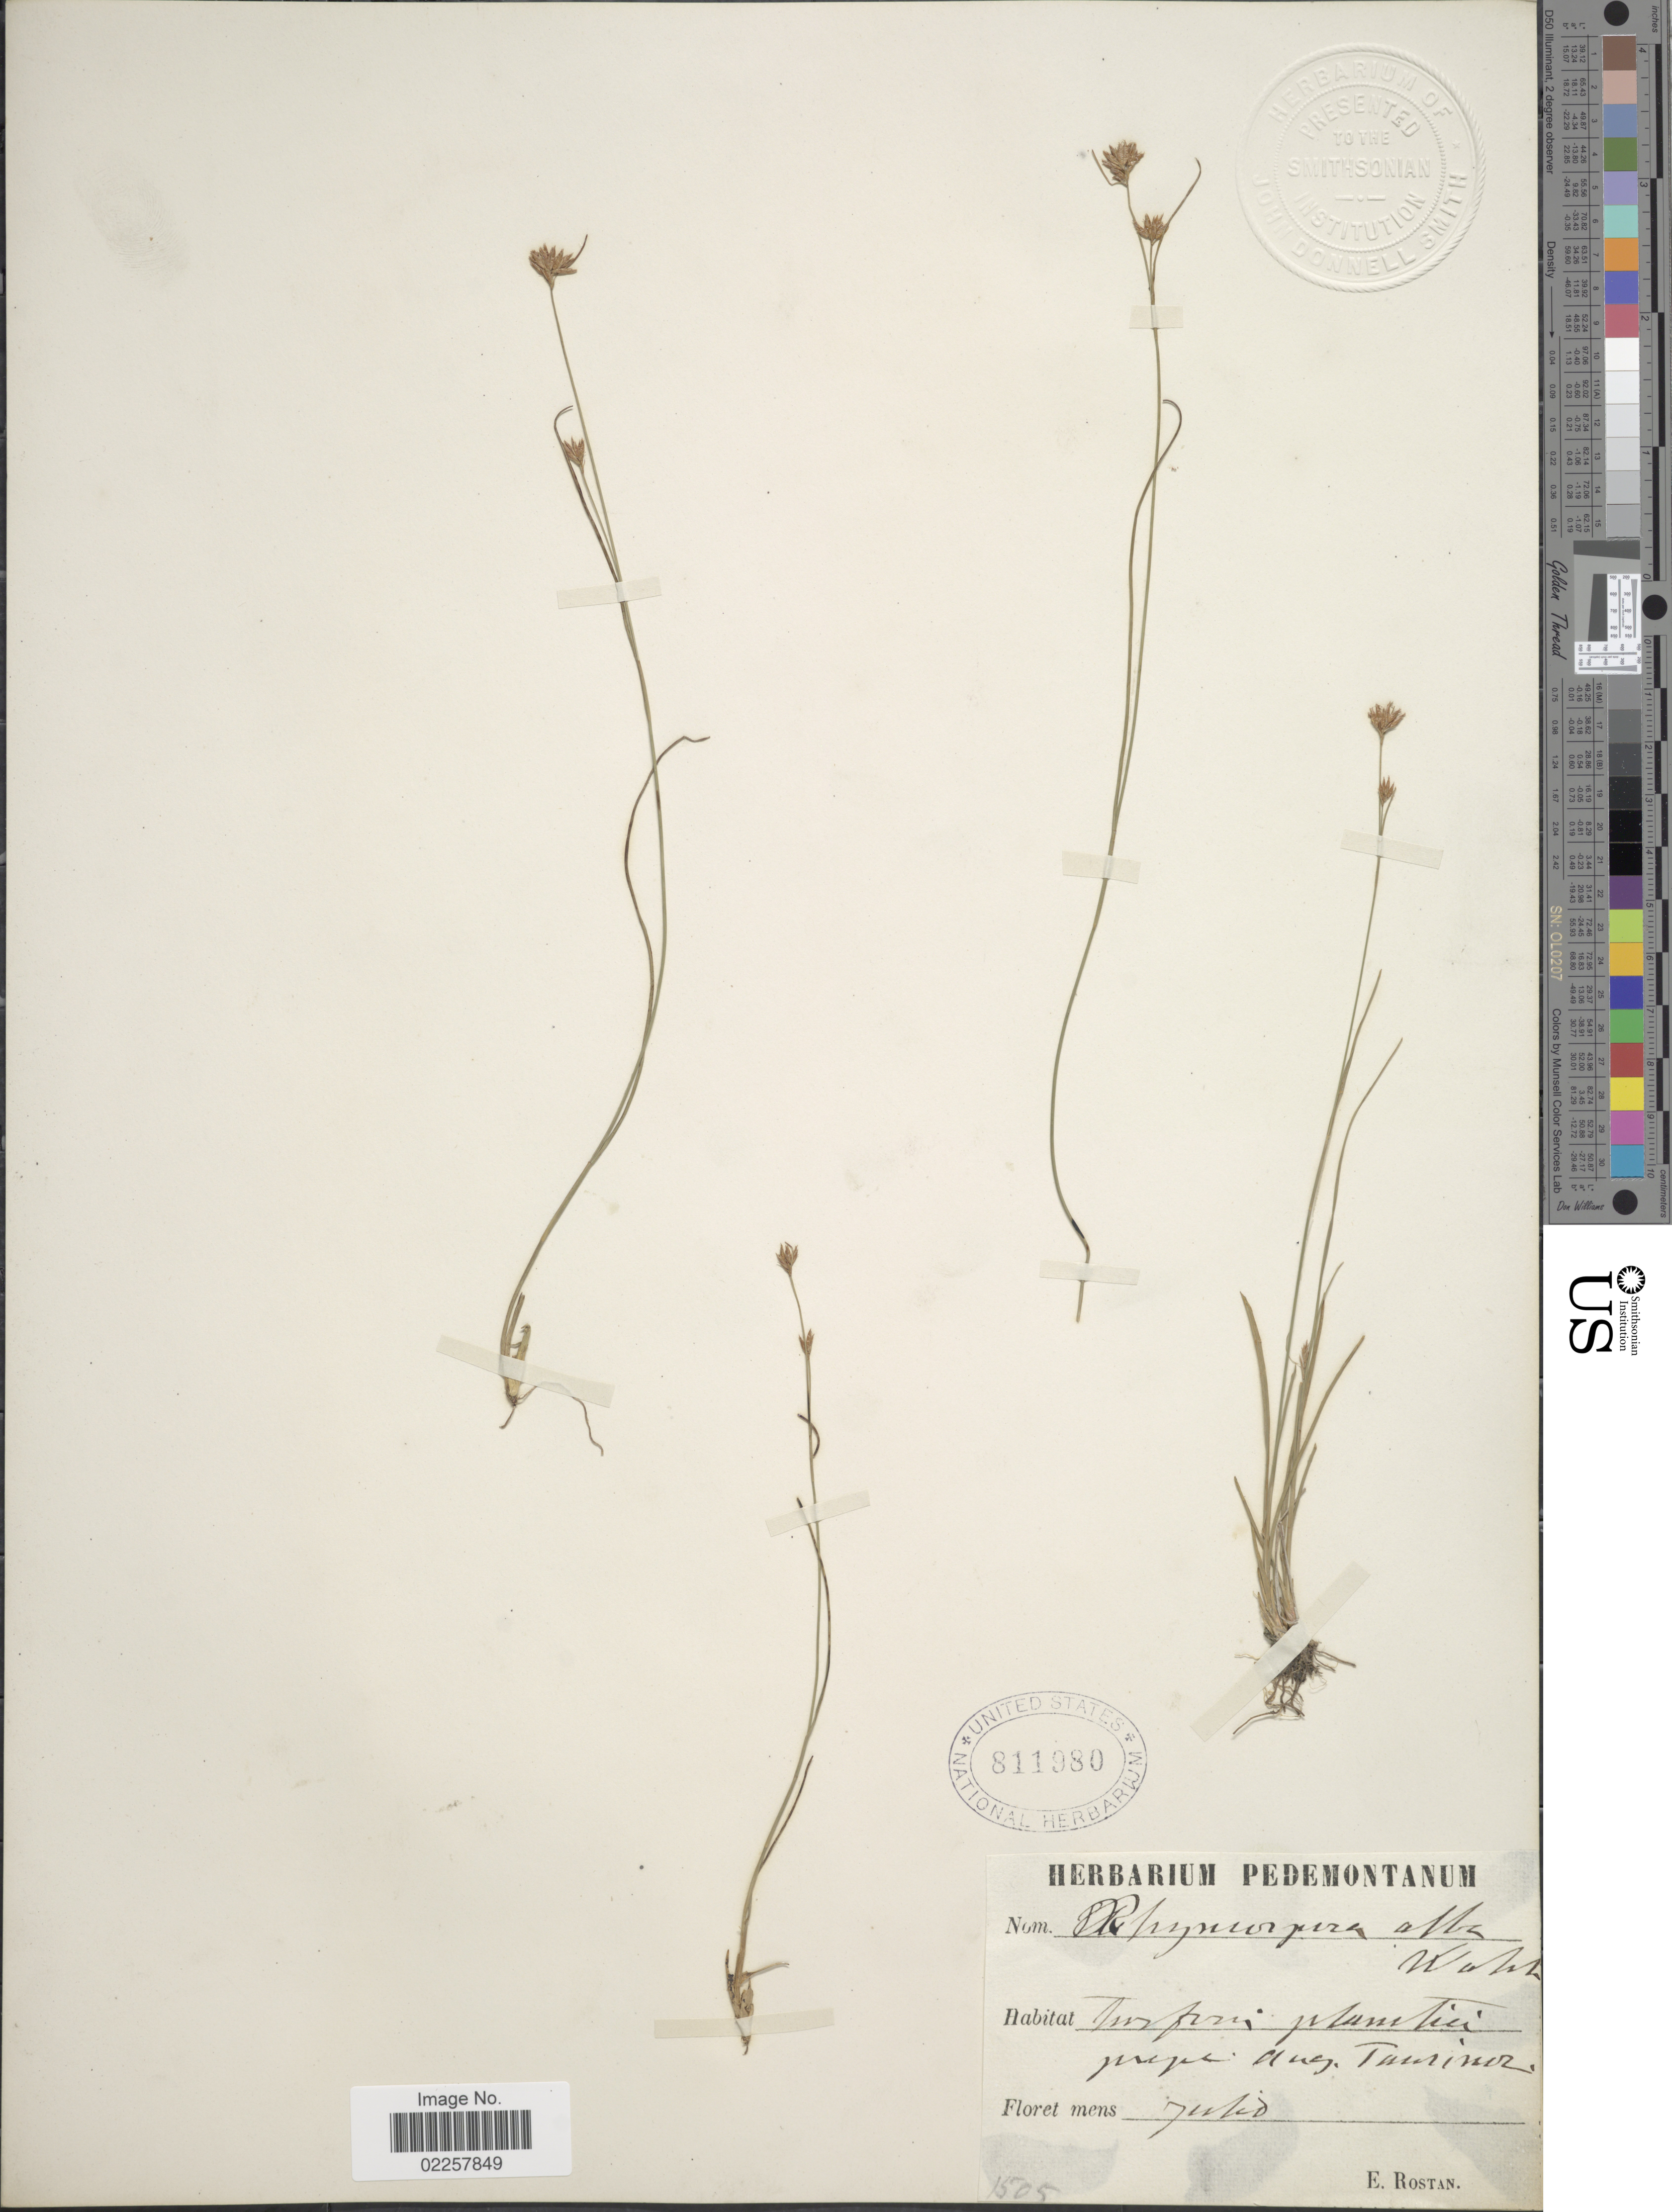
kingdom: Plantae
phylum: Tracheophyta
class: Liliopsida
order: Poales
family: Cyperaceae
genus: Rhynchospora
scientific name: Rhynchospora alba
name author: (L.) Vahl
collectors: E. Rostan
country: Italy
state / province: Piedmont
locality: Turfori, plumtia prope aug. Taurinoz [interpreted]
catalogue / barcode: US 811980